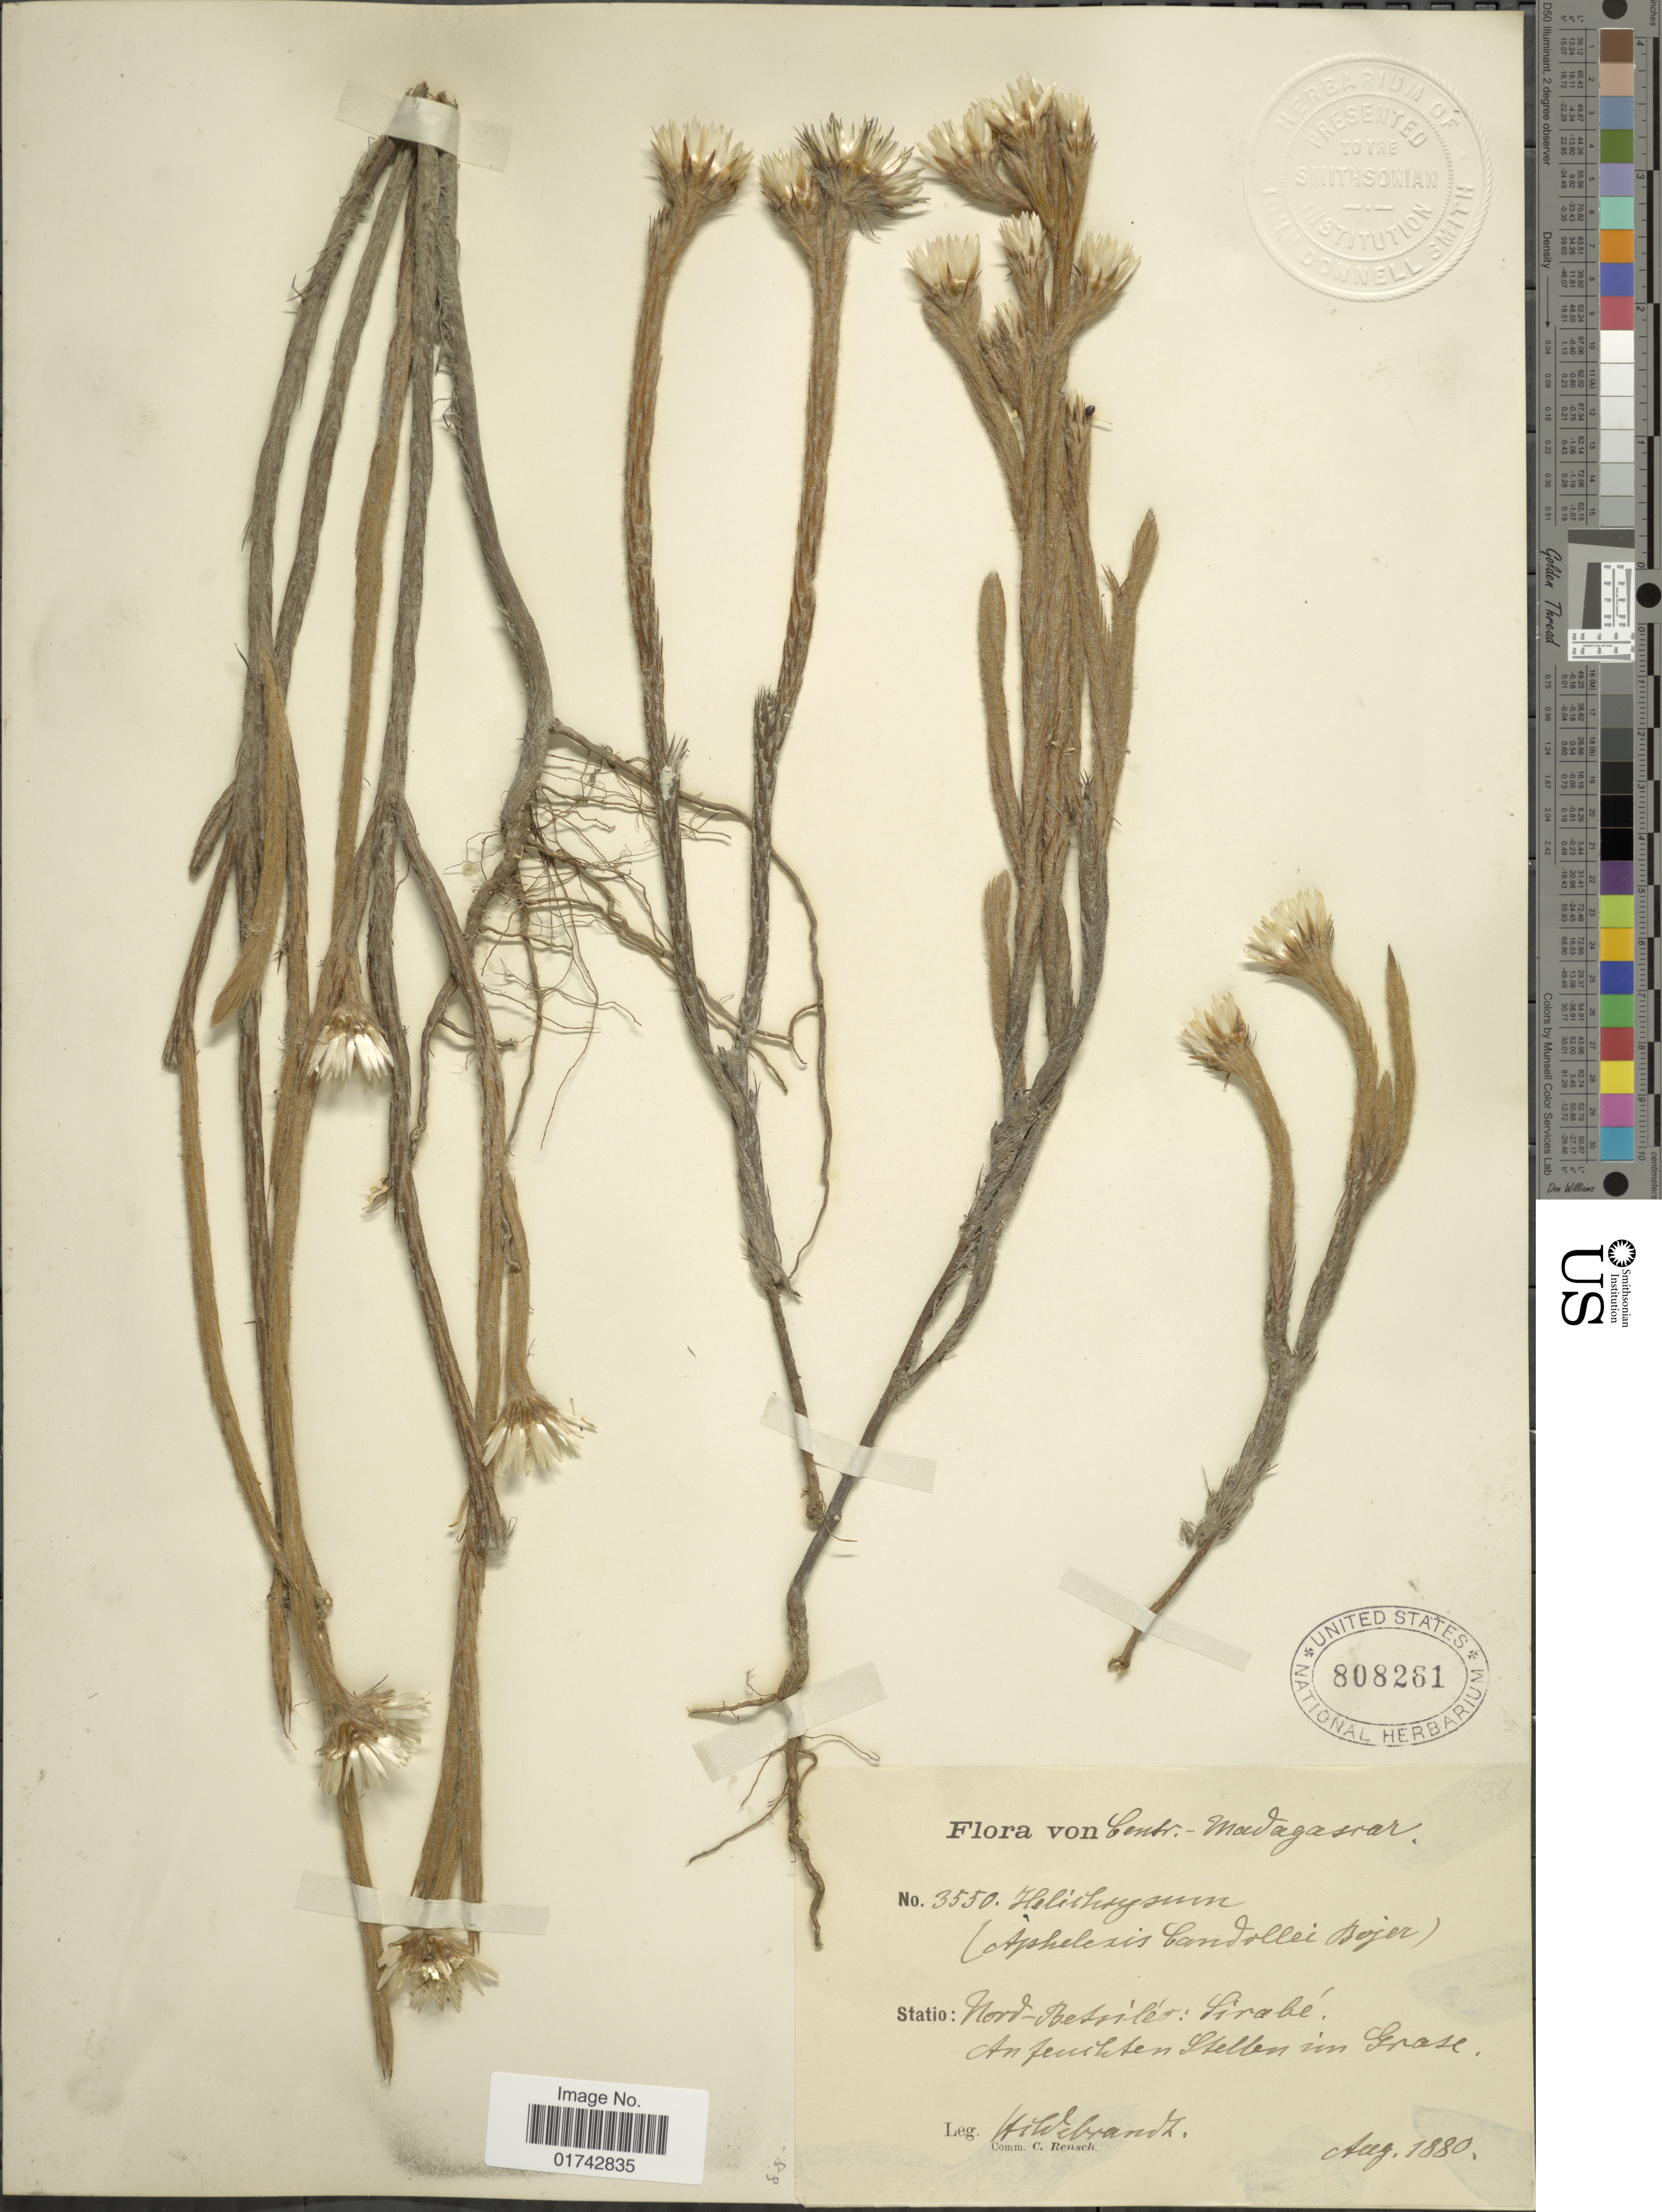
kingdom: Plantae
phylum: Tracheophyta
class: Magnoliopsida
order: Asterales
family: Asteraceae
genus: Helichrysum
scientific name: Helichrysum candollei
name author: R. Vig. & Humbert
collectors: J. Hildebrandt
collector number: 3550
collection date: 1880-08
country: Madagascar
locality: Centr.-Madagascar. Nord-Betsileo: Sirabe. An feuchten Stellen im Grase.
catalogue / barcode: US 808261